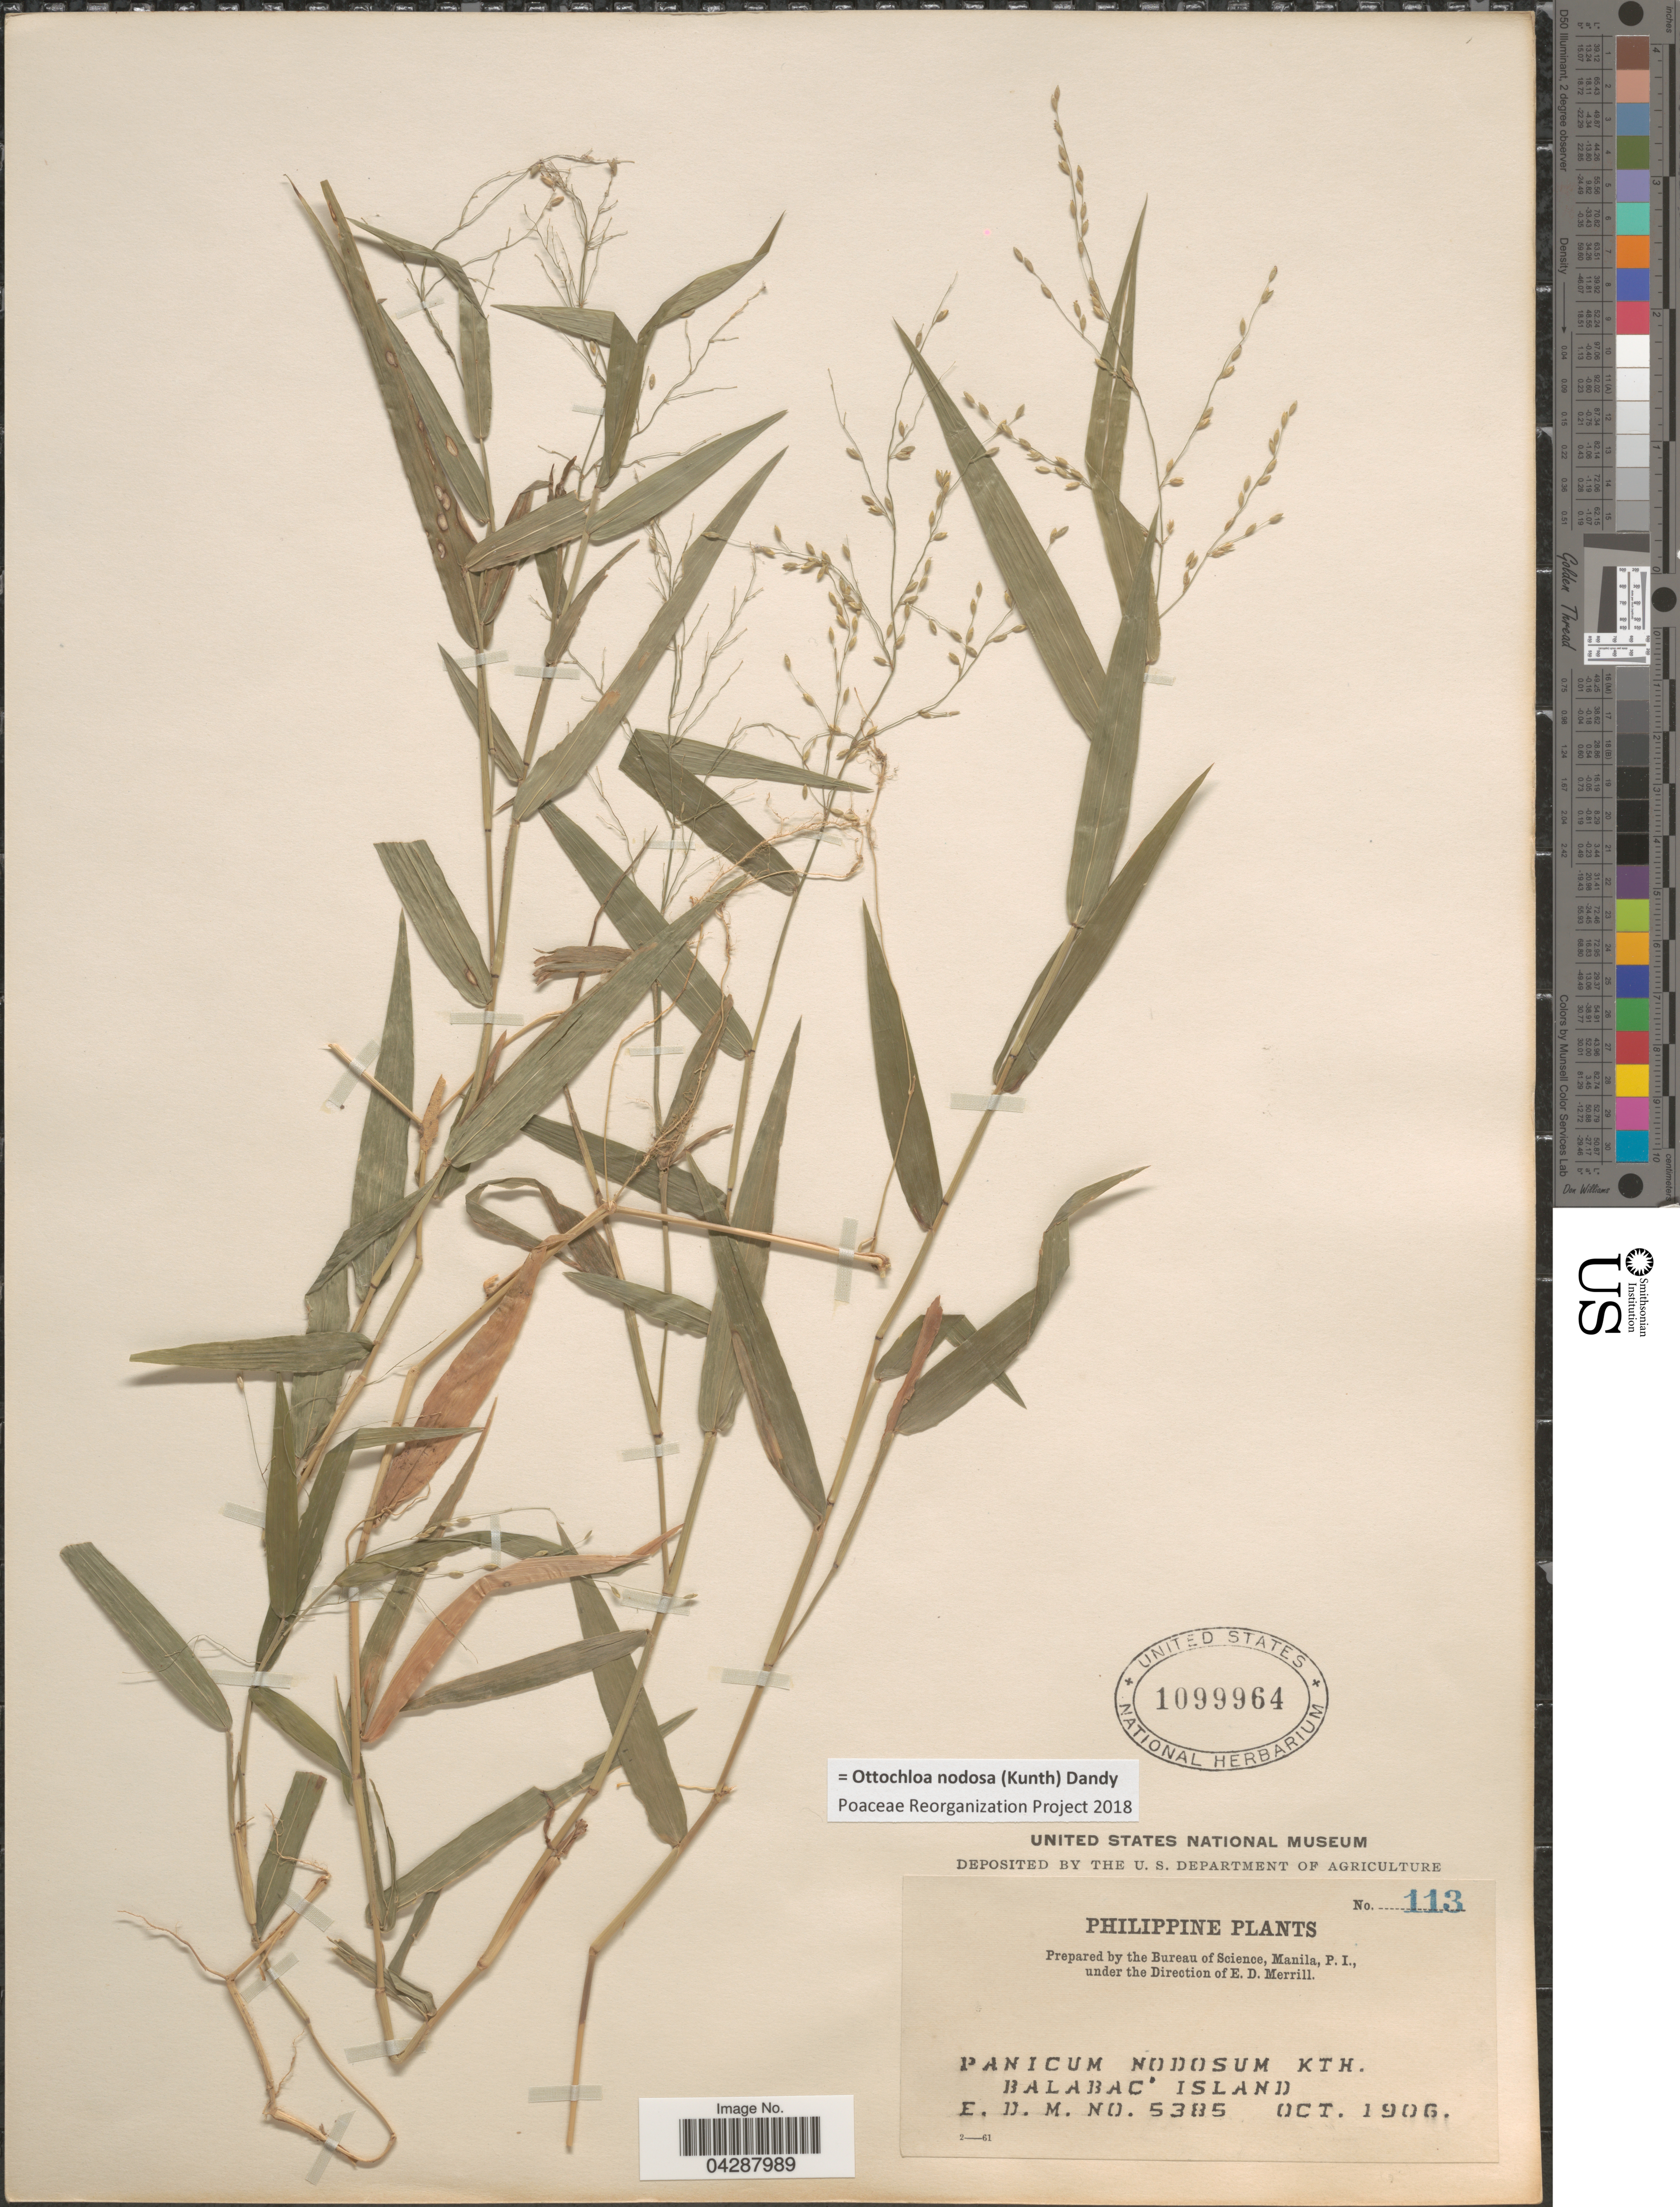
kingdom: Plantae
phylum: Tracheophyta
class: Liliopsida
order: Poales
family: Poaceae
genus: Ottochloa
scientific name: Ottochloa nodosa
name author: (Kunth) Dandy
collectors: E. D. Merrill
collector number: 5385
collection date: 1906-10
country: Philippines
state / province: Mimaropa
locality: Balabac Island.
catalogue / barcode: US 1099964